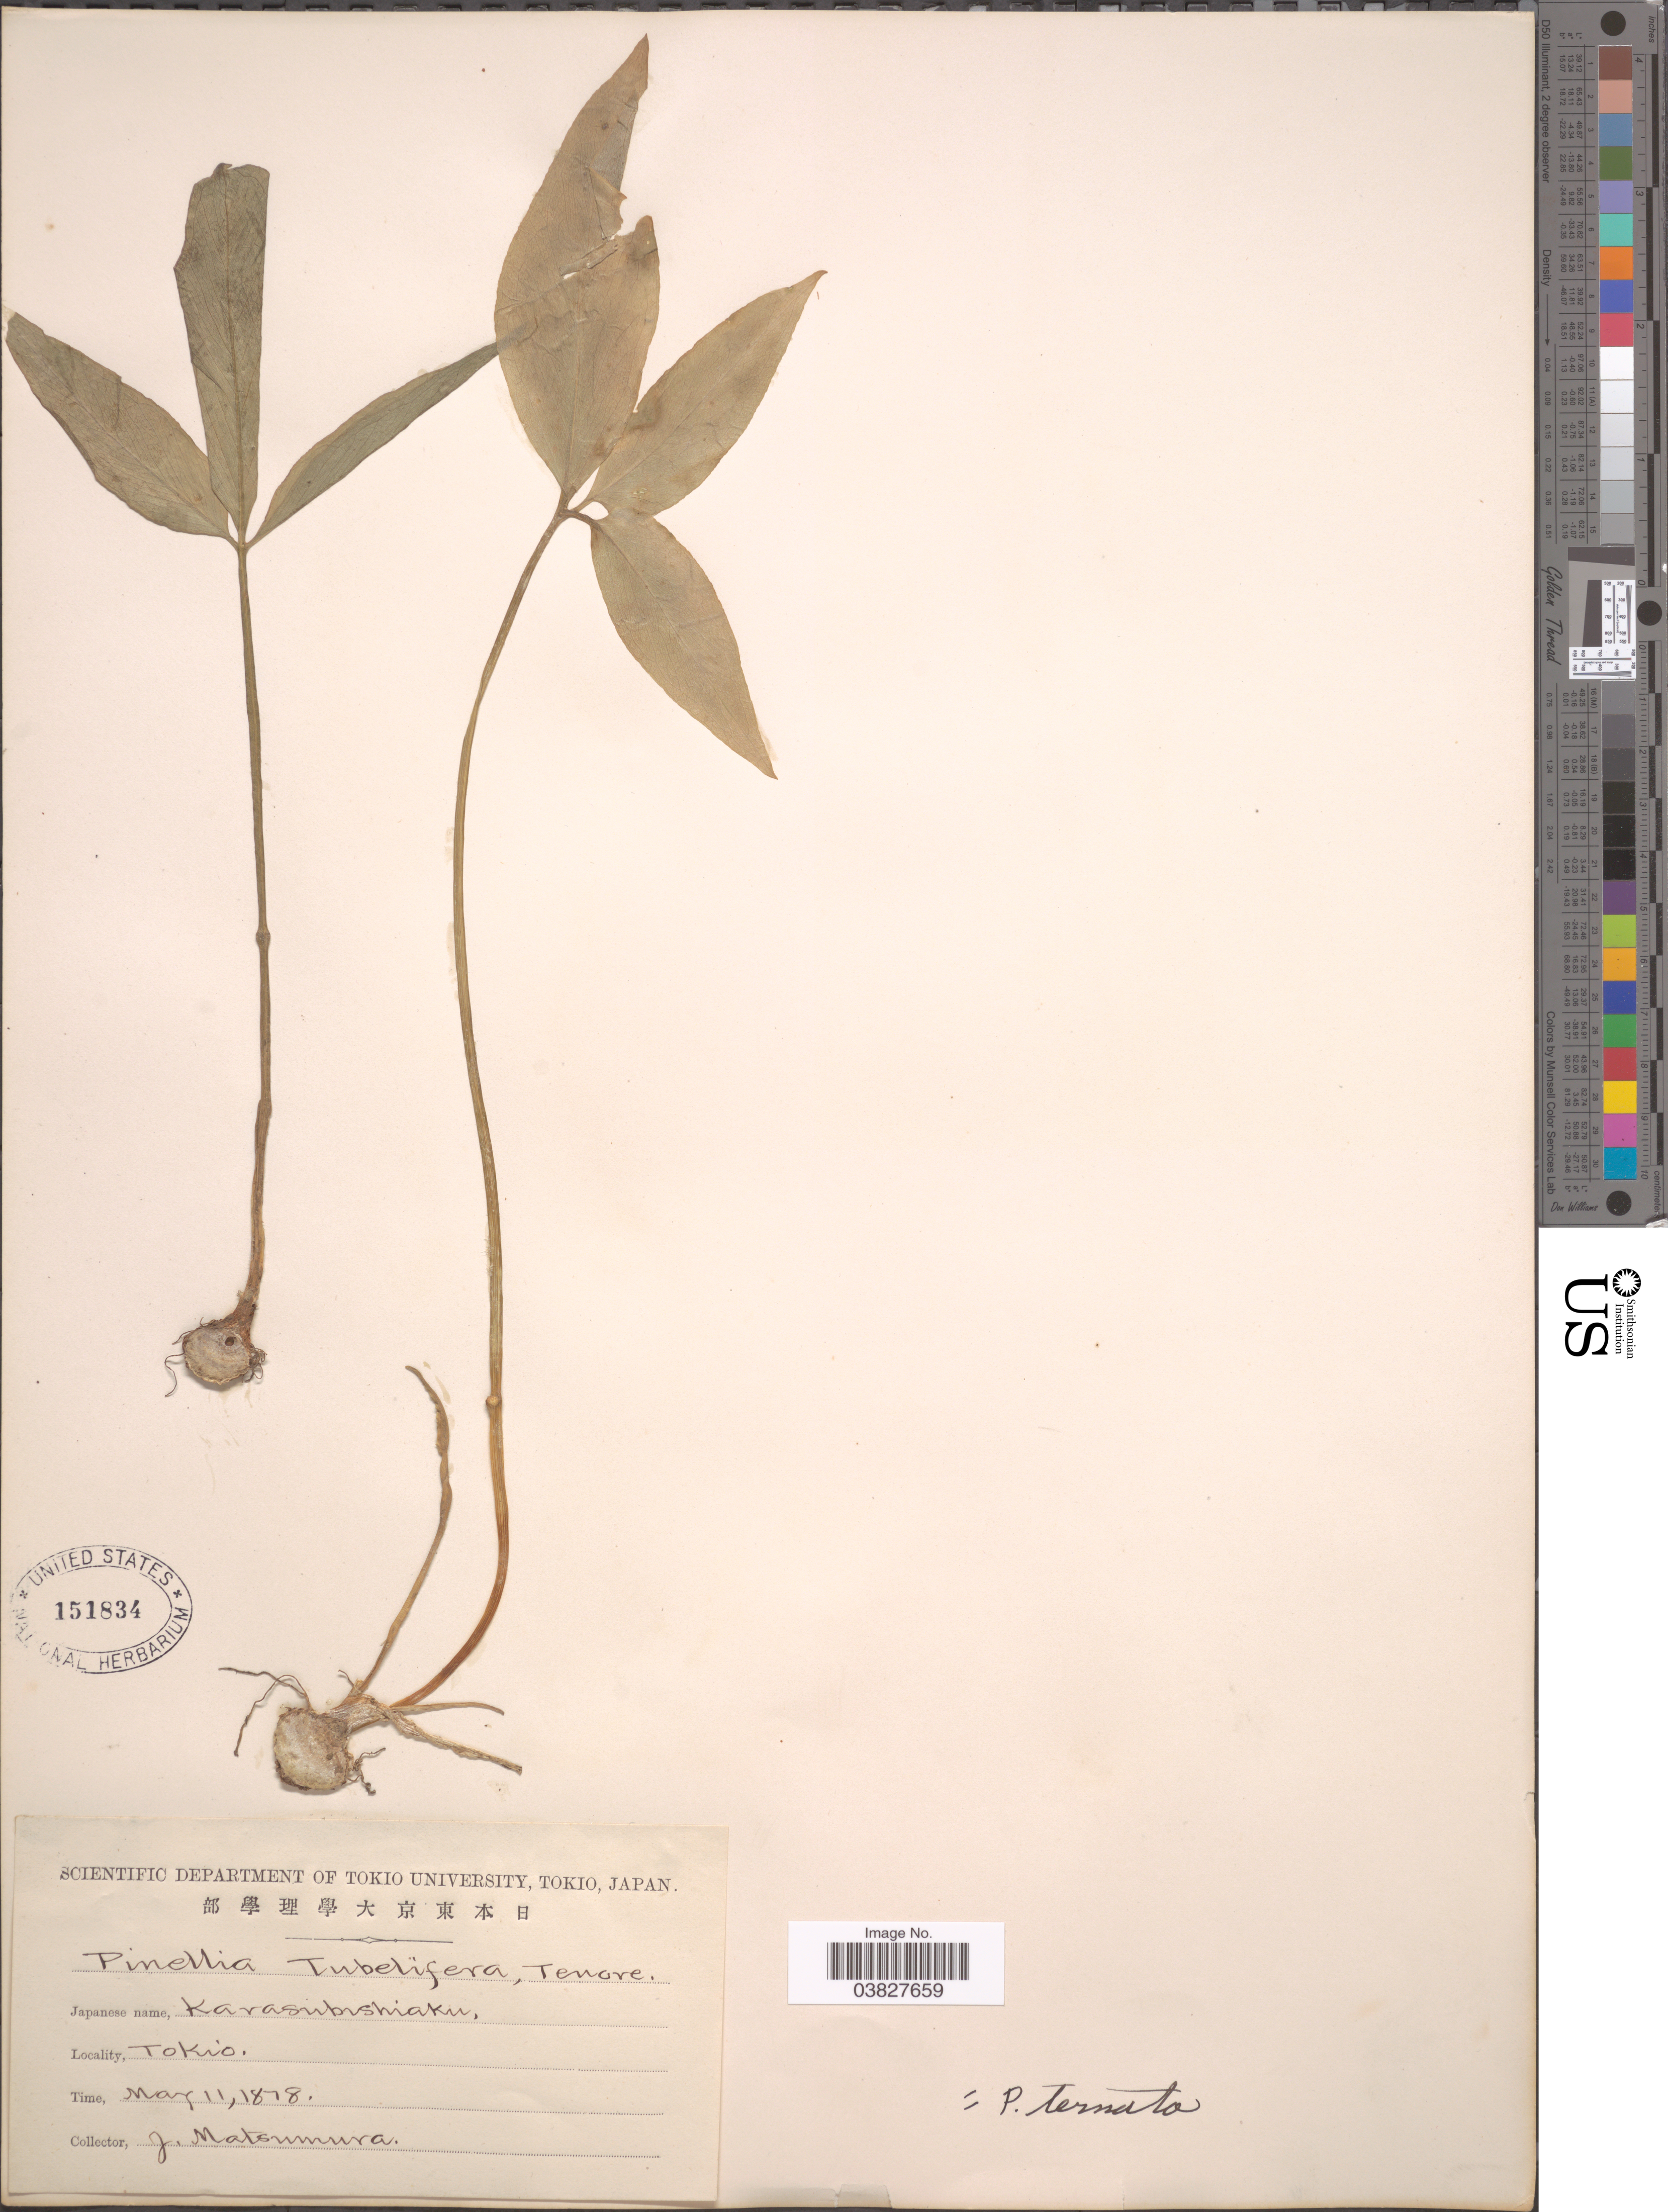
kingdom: Plantae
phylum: Tracheophyta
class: Liliopsida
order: Alismatales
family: Araceae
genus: Pinellia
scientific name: Pinellia ternata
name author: Druce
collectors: J. Matsumura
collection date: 1878-05-11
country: Japan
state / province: Tokyo, Federal City of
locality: Tokio.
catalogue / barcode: US 151834